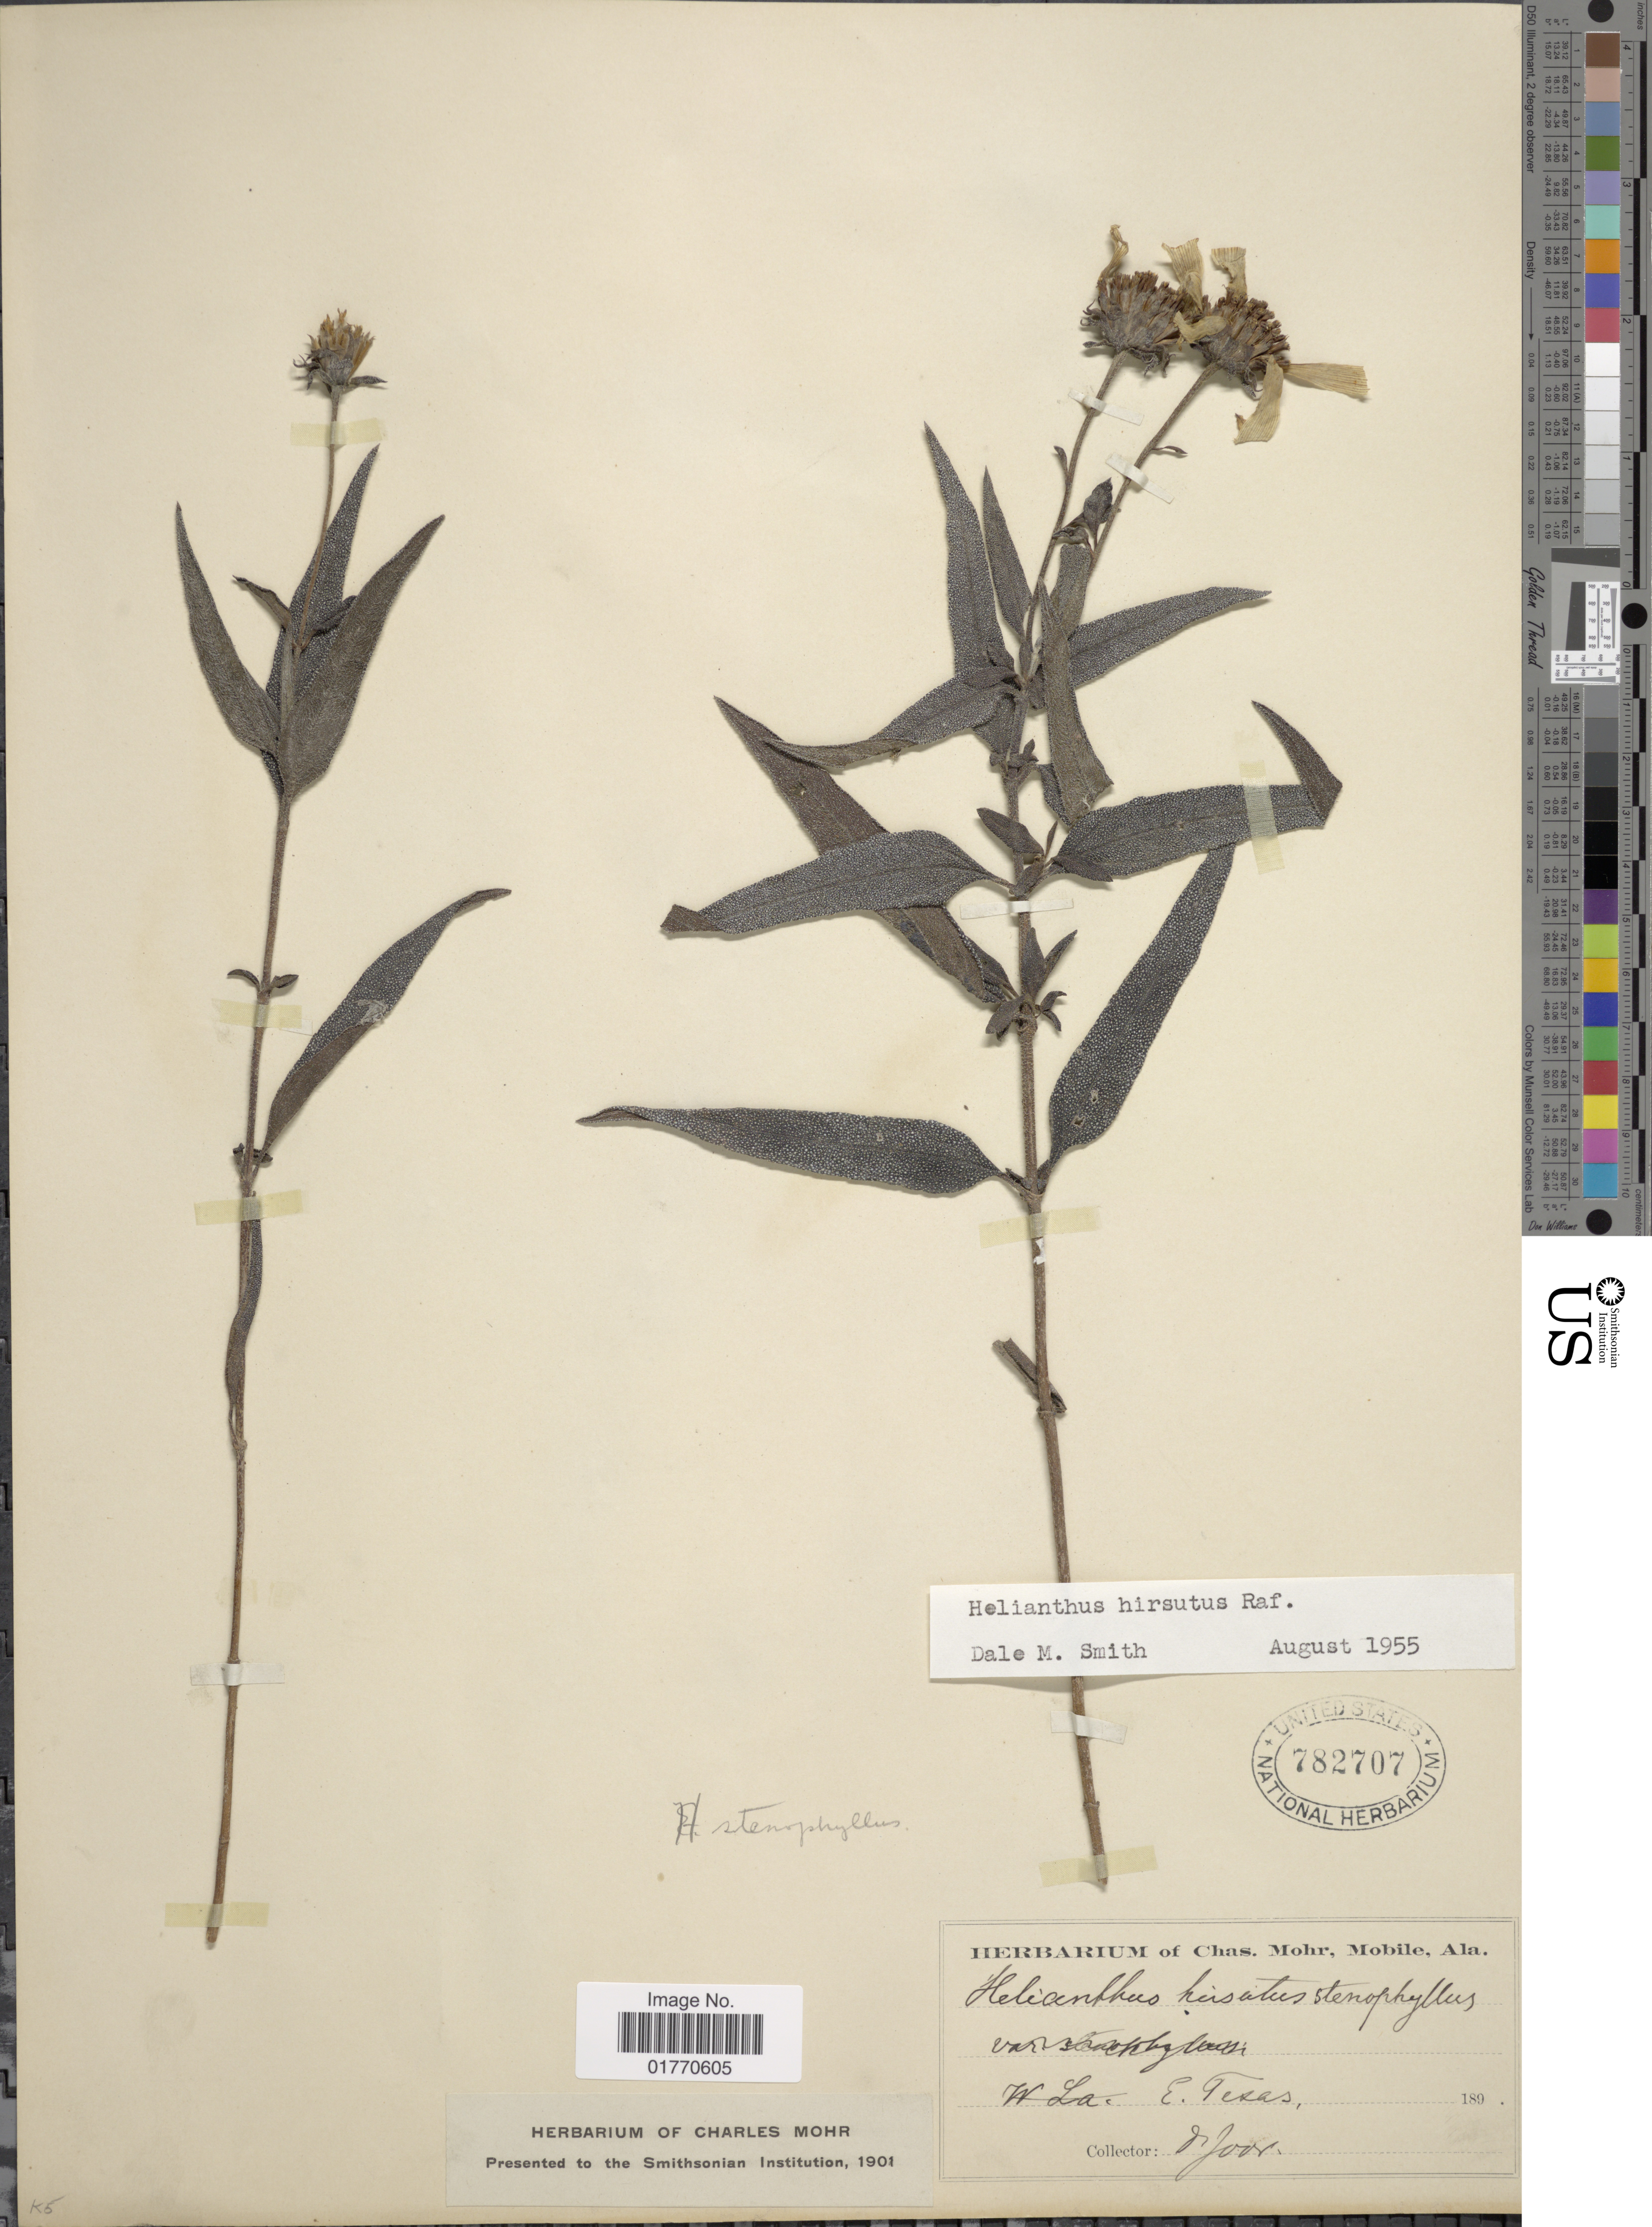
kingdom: Plantae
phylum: Tracheophyta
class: Magnoliopsida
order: Asterales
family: Asteraceae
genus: Helianthus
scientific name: Helianthus hirsutus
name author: Raf.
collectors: -. Joor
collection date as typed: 189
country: United States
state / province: Texas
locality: E. Texas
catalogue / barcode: US 782707